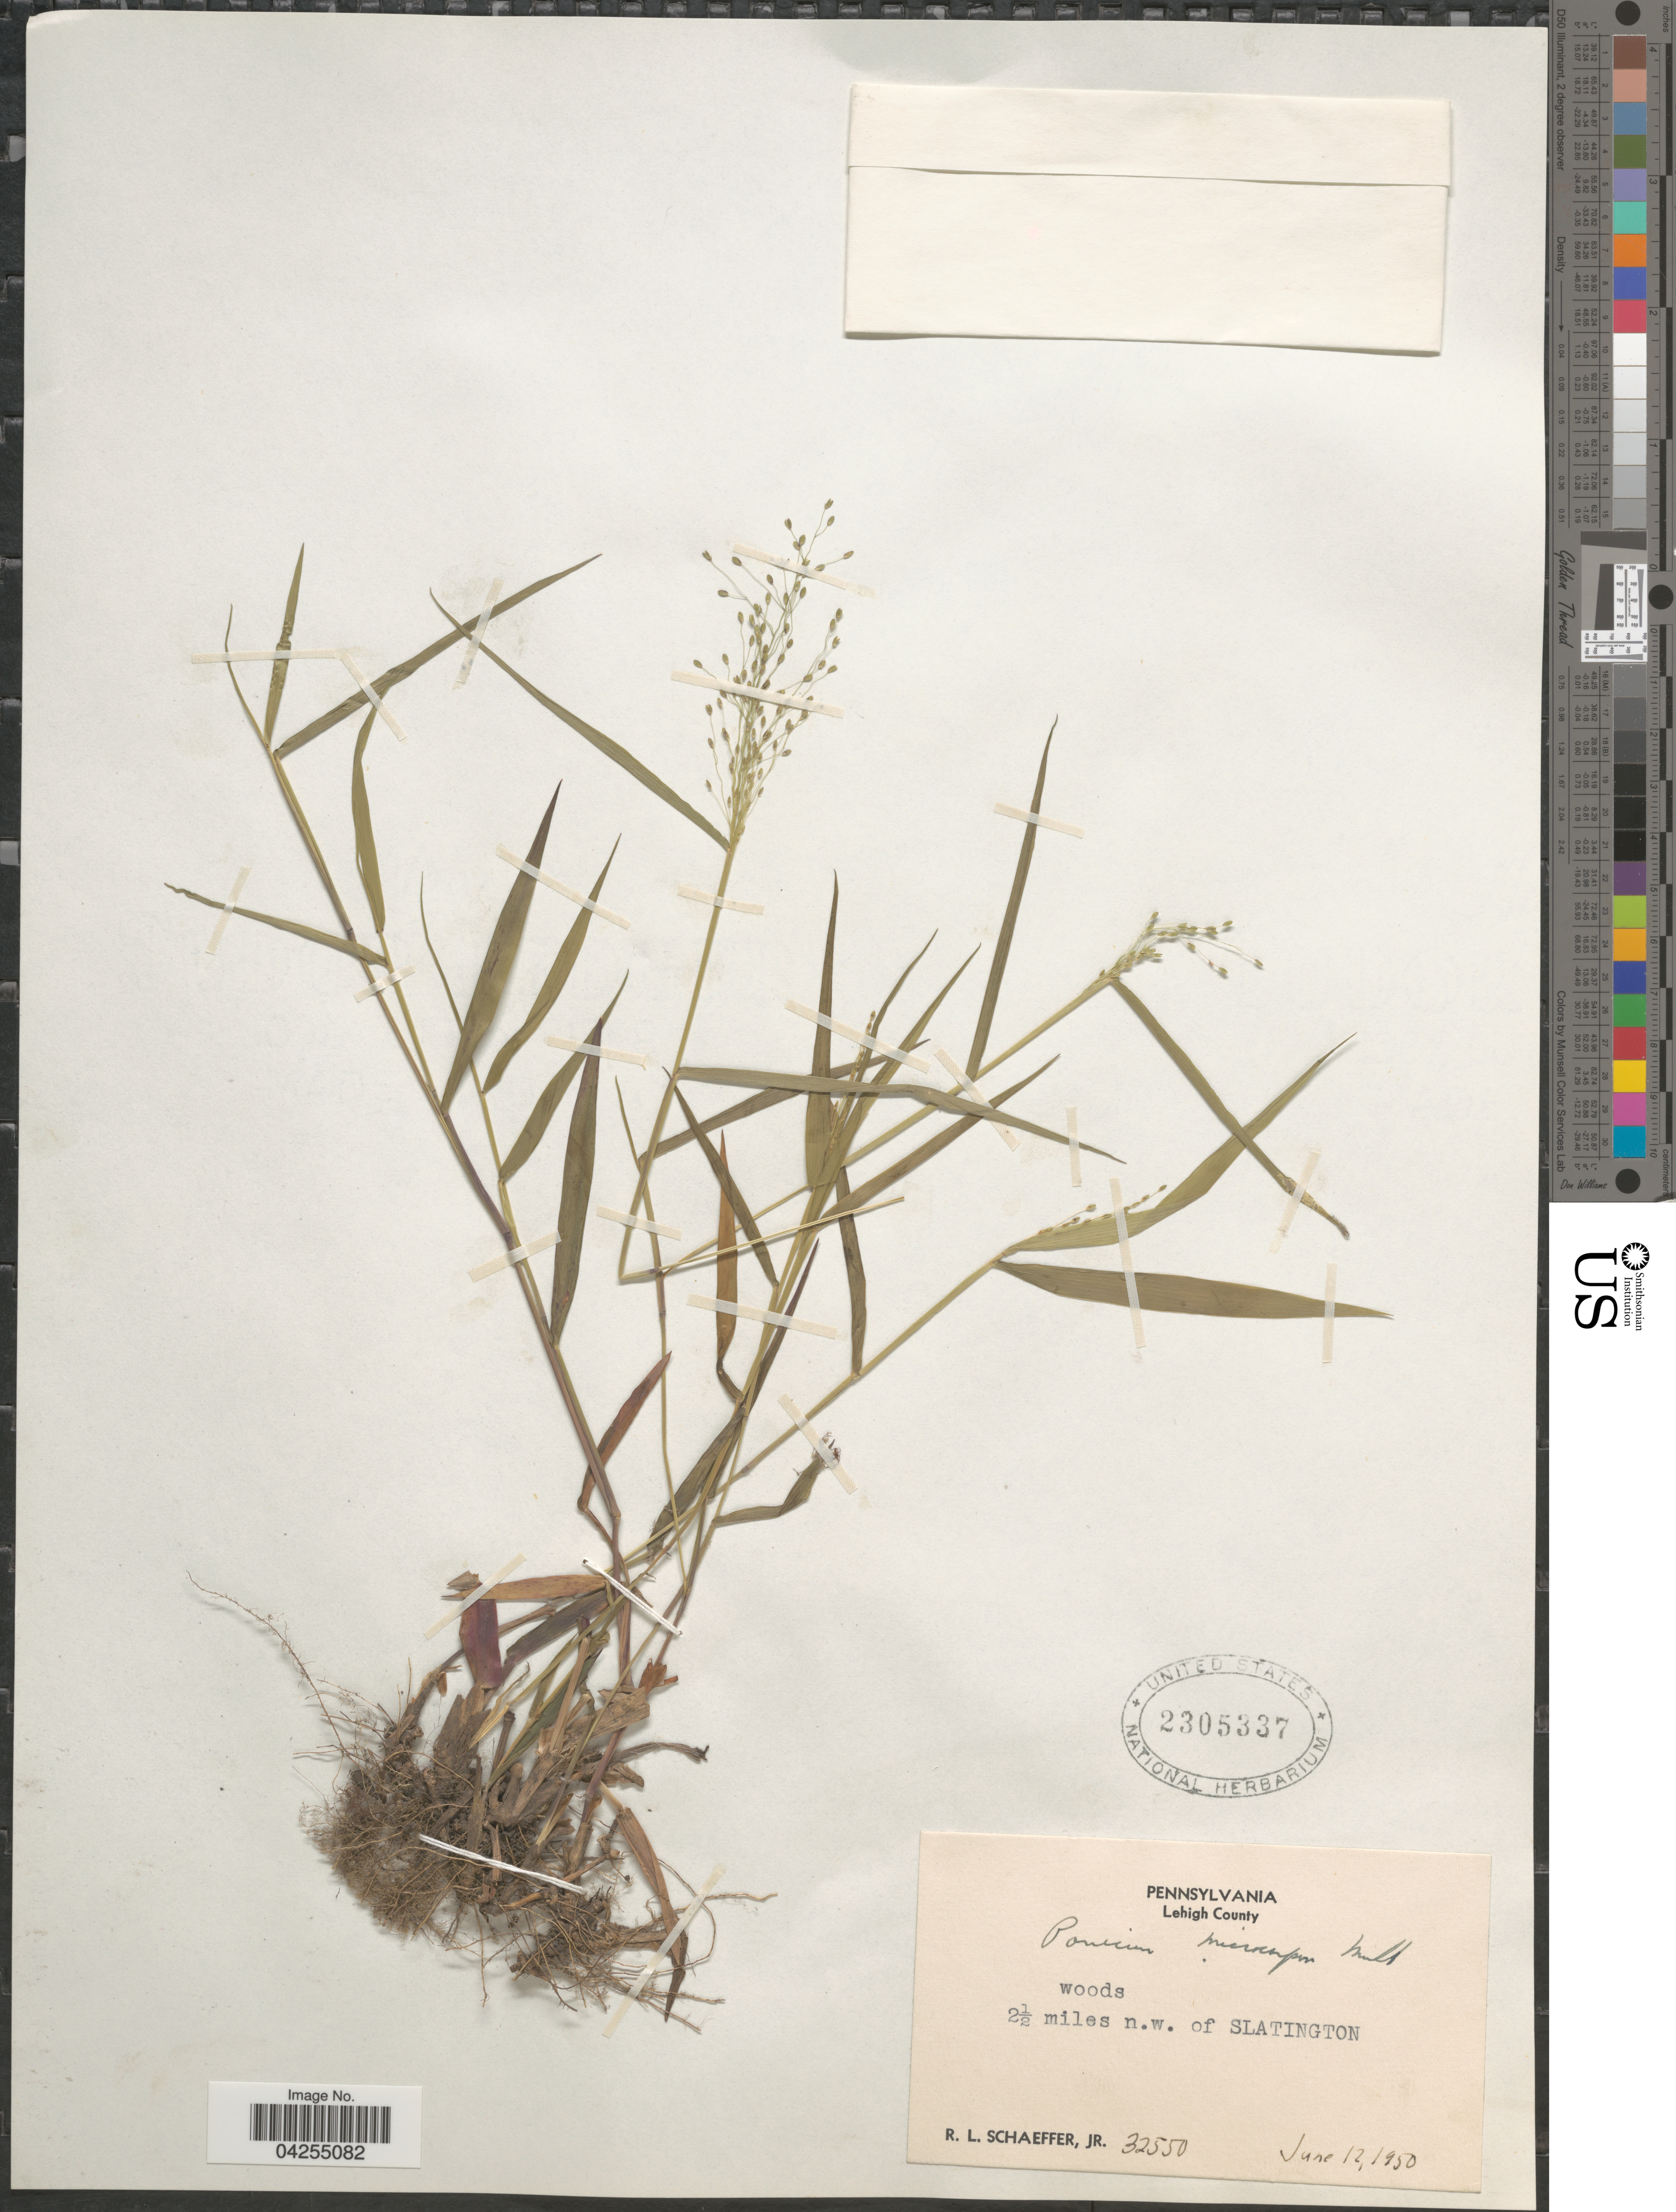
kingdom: Plantae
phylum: Tracheophyta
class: Liliopsida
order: Poales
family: Poaceae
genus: Dichanthelium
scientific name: Dichanthelium dichotomum var. dichotomum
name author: (L.) Gould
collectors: R. L. Schaeffer Jr.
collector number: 32550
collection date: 1950-06-12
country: United States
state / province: Pennsylvania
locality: Lehigh County. 2½ miles n.w. of Slatington.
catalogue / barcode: US 2305337